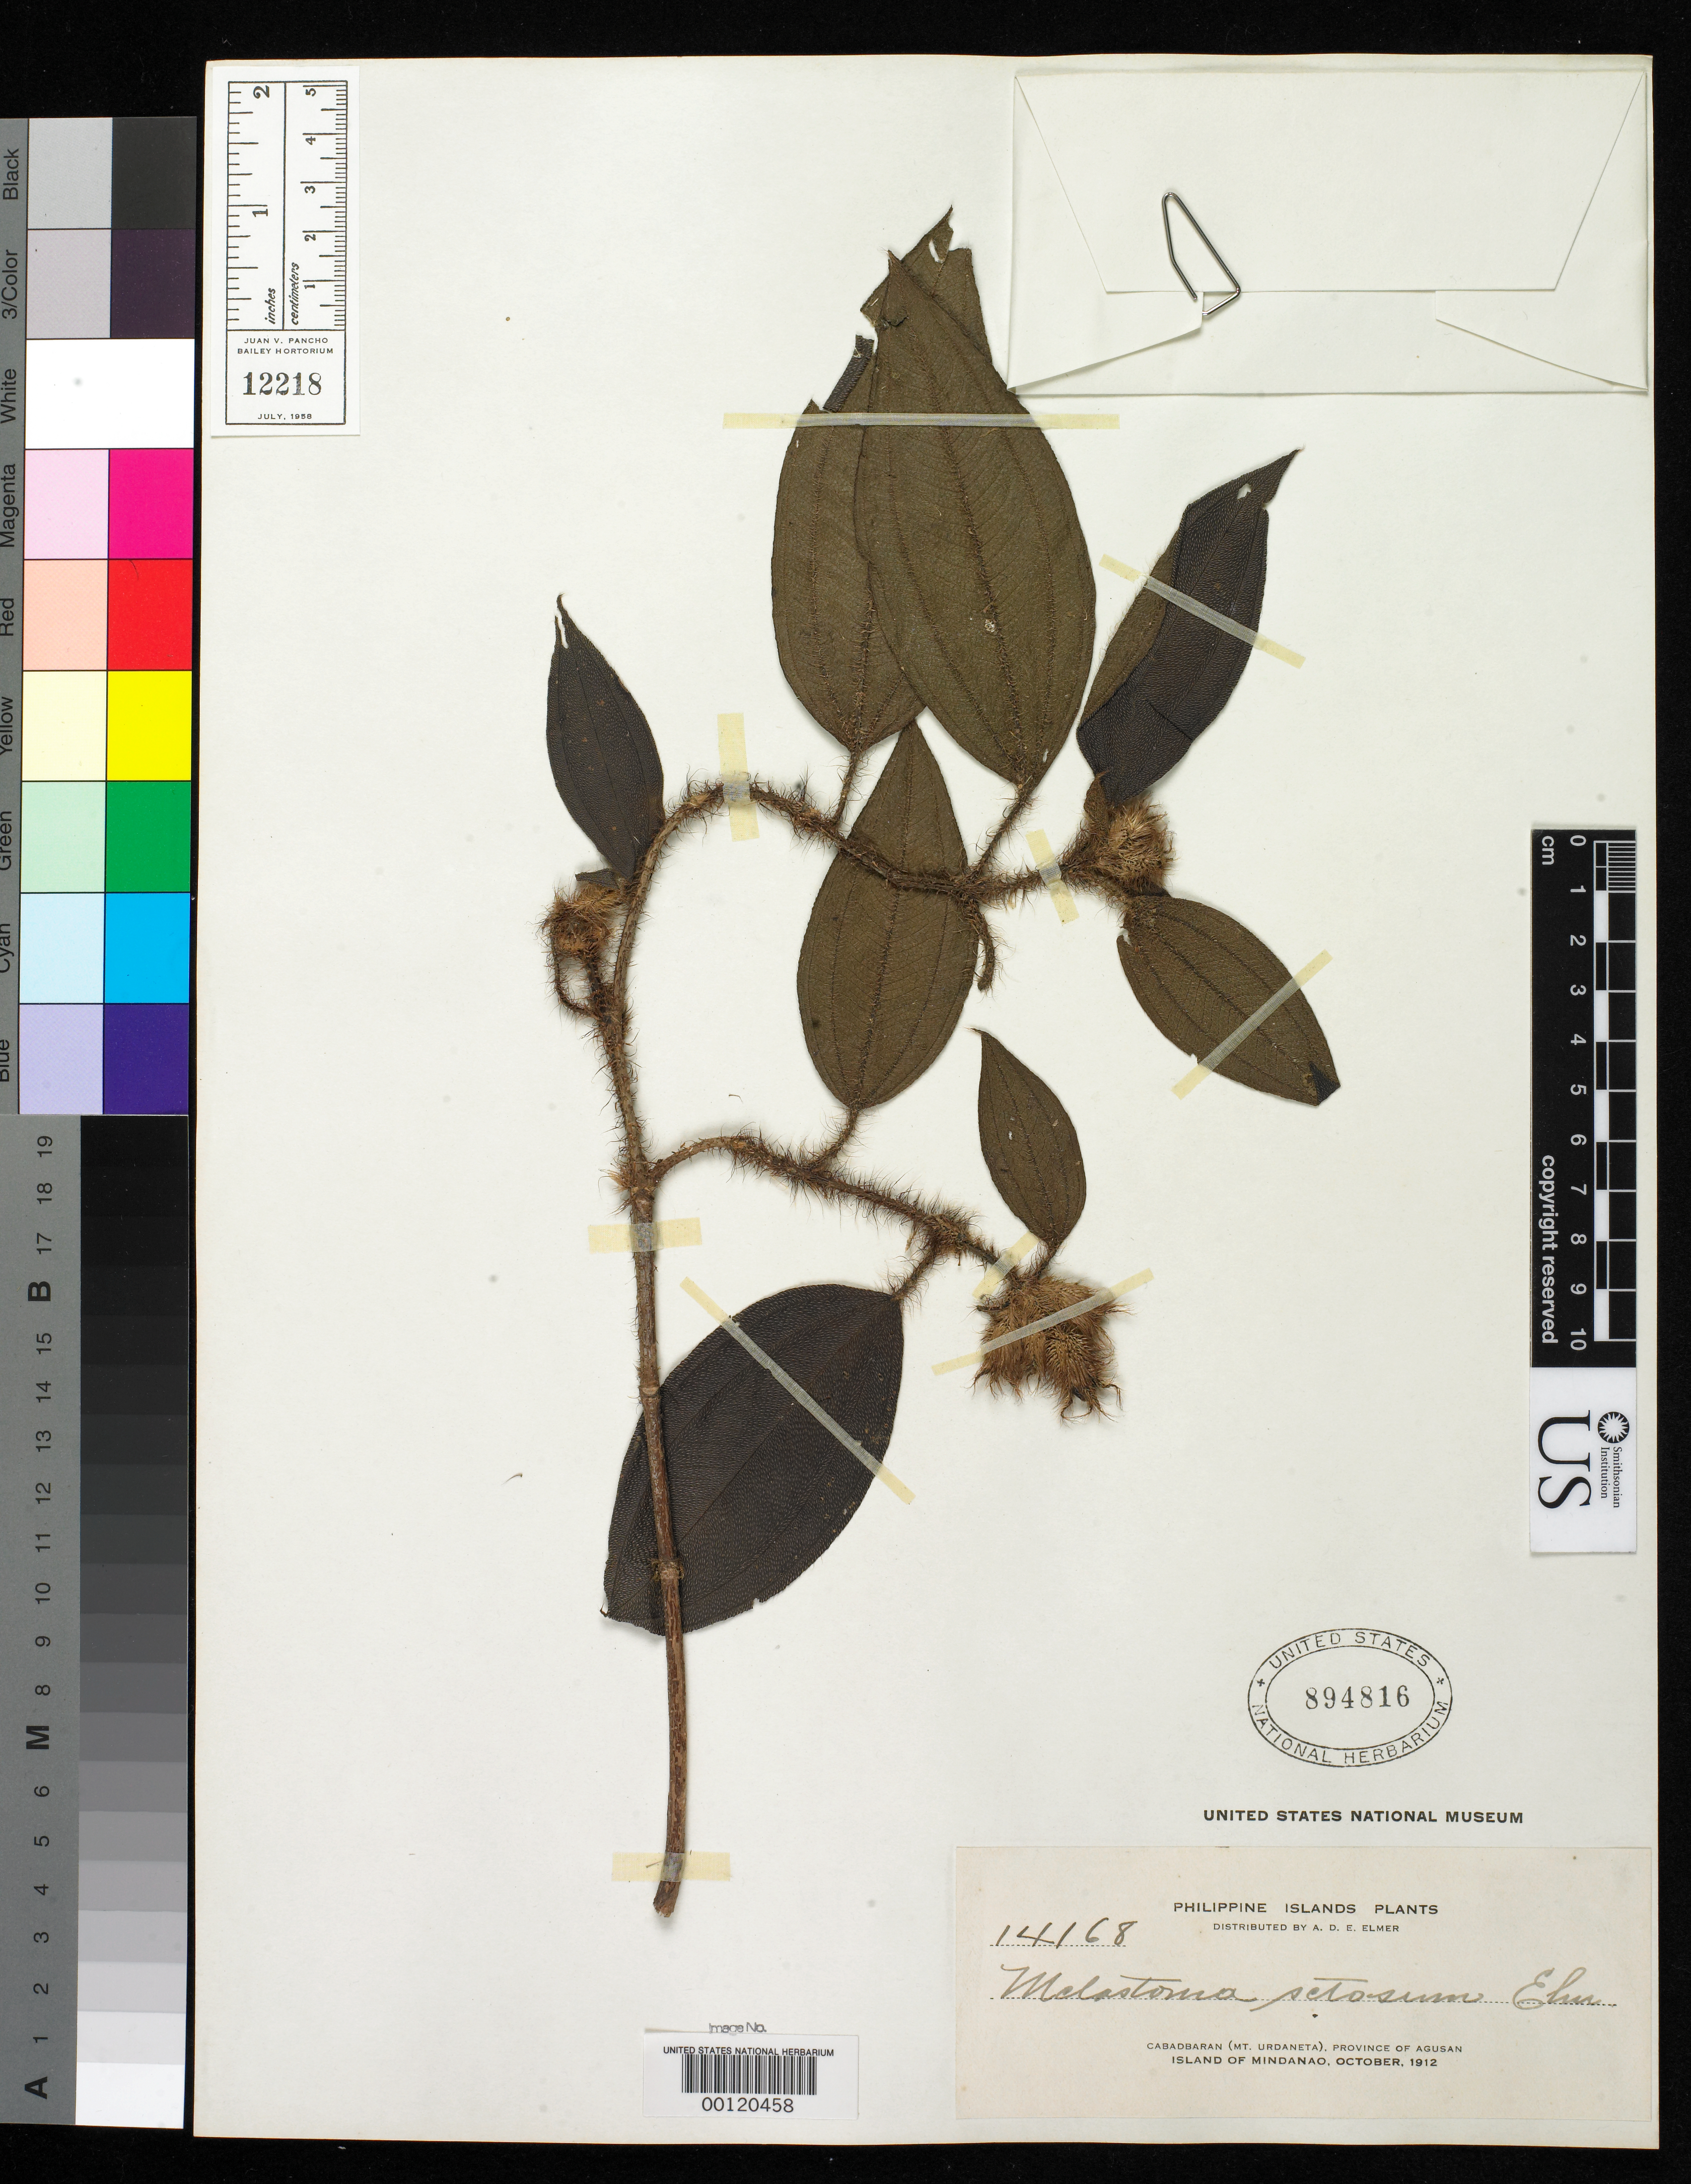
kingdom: Plantae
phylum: Tracheophyta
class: Magnoliopsida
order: Myrtales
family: Melastomataceae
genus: Melastoma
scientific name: Melastoma setosum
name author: Elmer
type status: Isotype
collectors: A. D. E. Elmer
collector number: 14168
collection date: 1912-10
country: Philippines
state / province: Caraga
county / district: Agusan del Norte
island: Mindanao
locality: Cabadbaran (Mt. Urdaneta), Province of Agusan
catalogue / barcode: US 894816